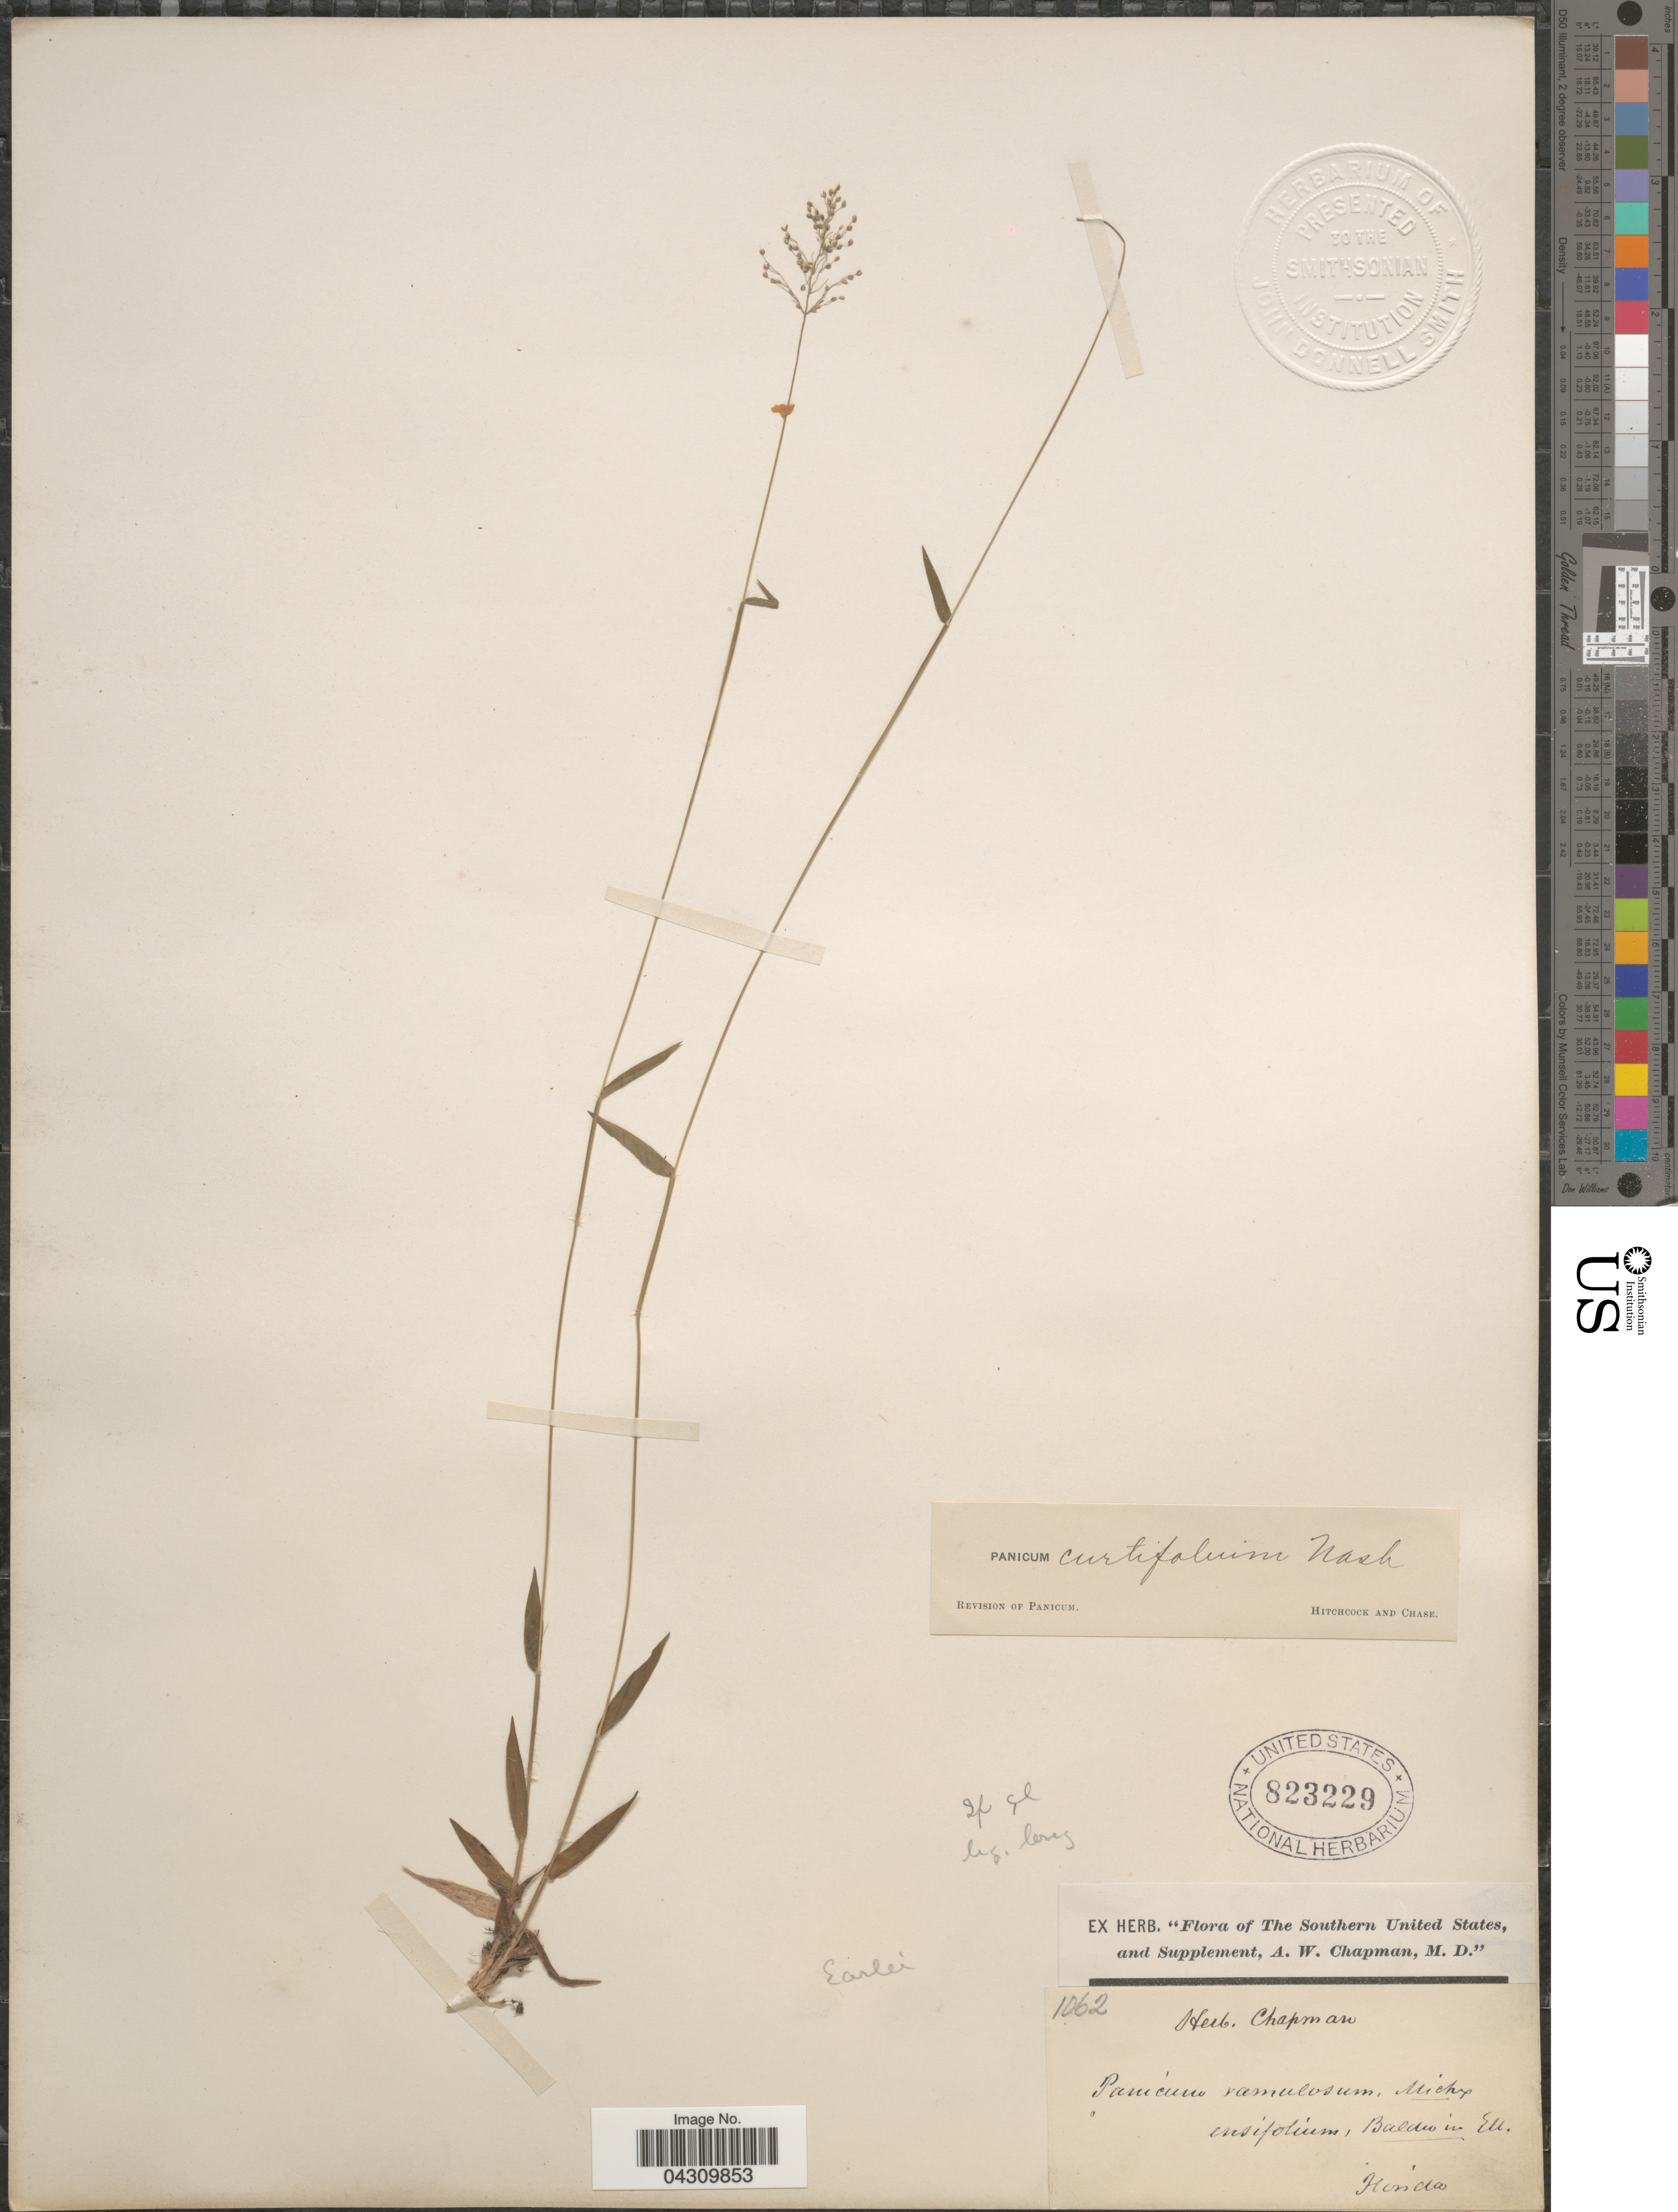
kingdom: Plantae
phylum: Tracheophyta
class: Liliopsida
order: Poales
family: Poaceae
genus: Dichanthelium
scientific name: Dichanthelium acuminatum var. acuminatum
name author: (Sw.) Gould & C.A. Clark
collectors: ex herb. A.W. Chapman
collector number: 1062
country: United States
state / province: Florida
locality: The Southern United States.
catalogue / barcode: US 823229